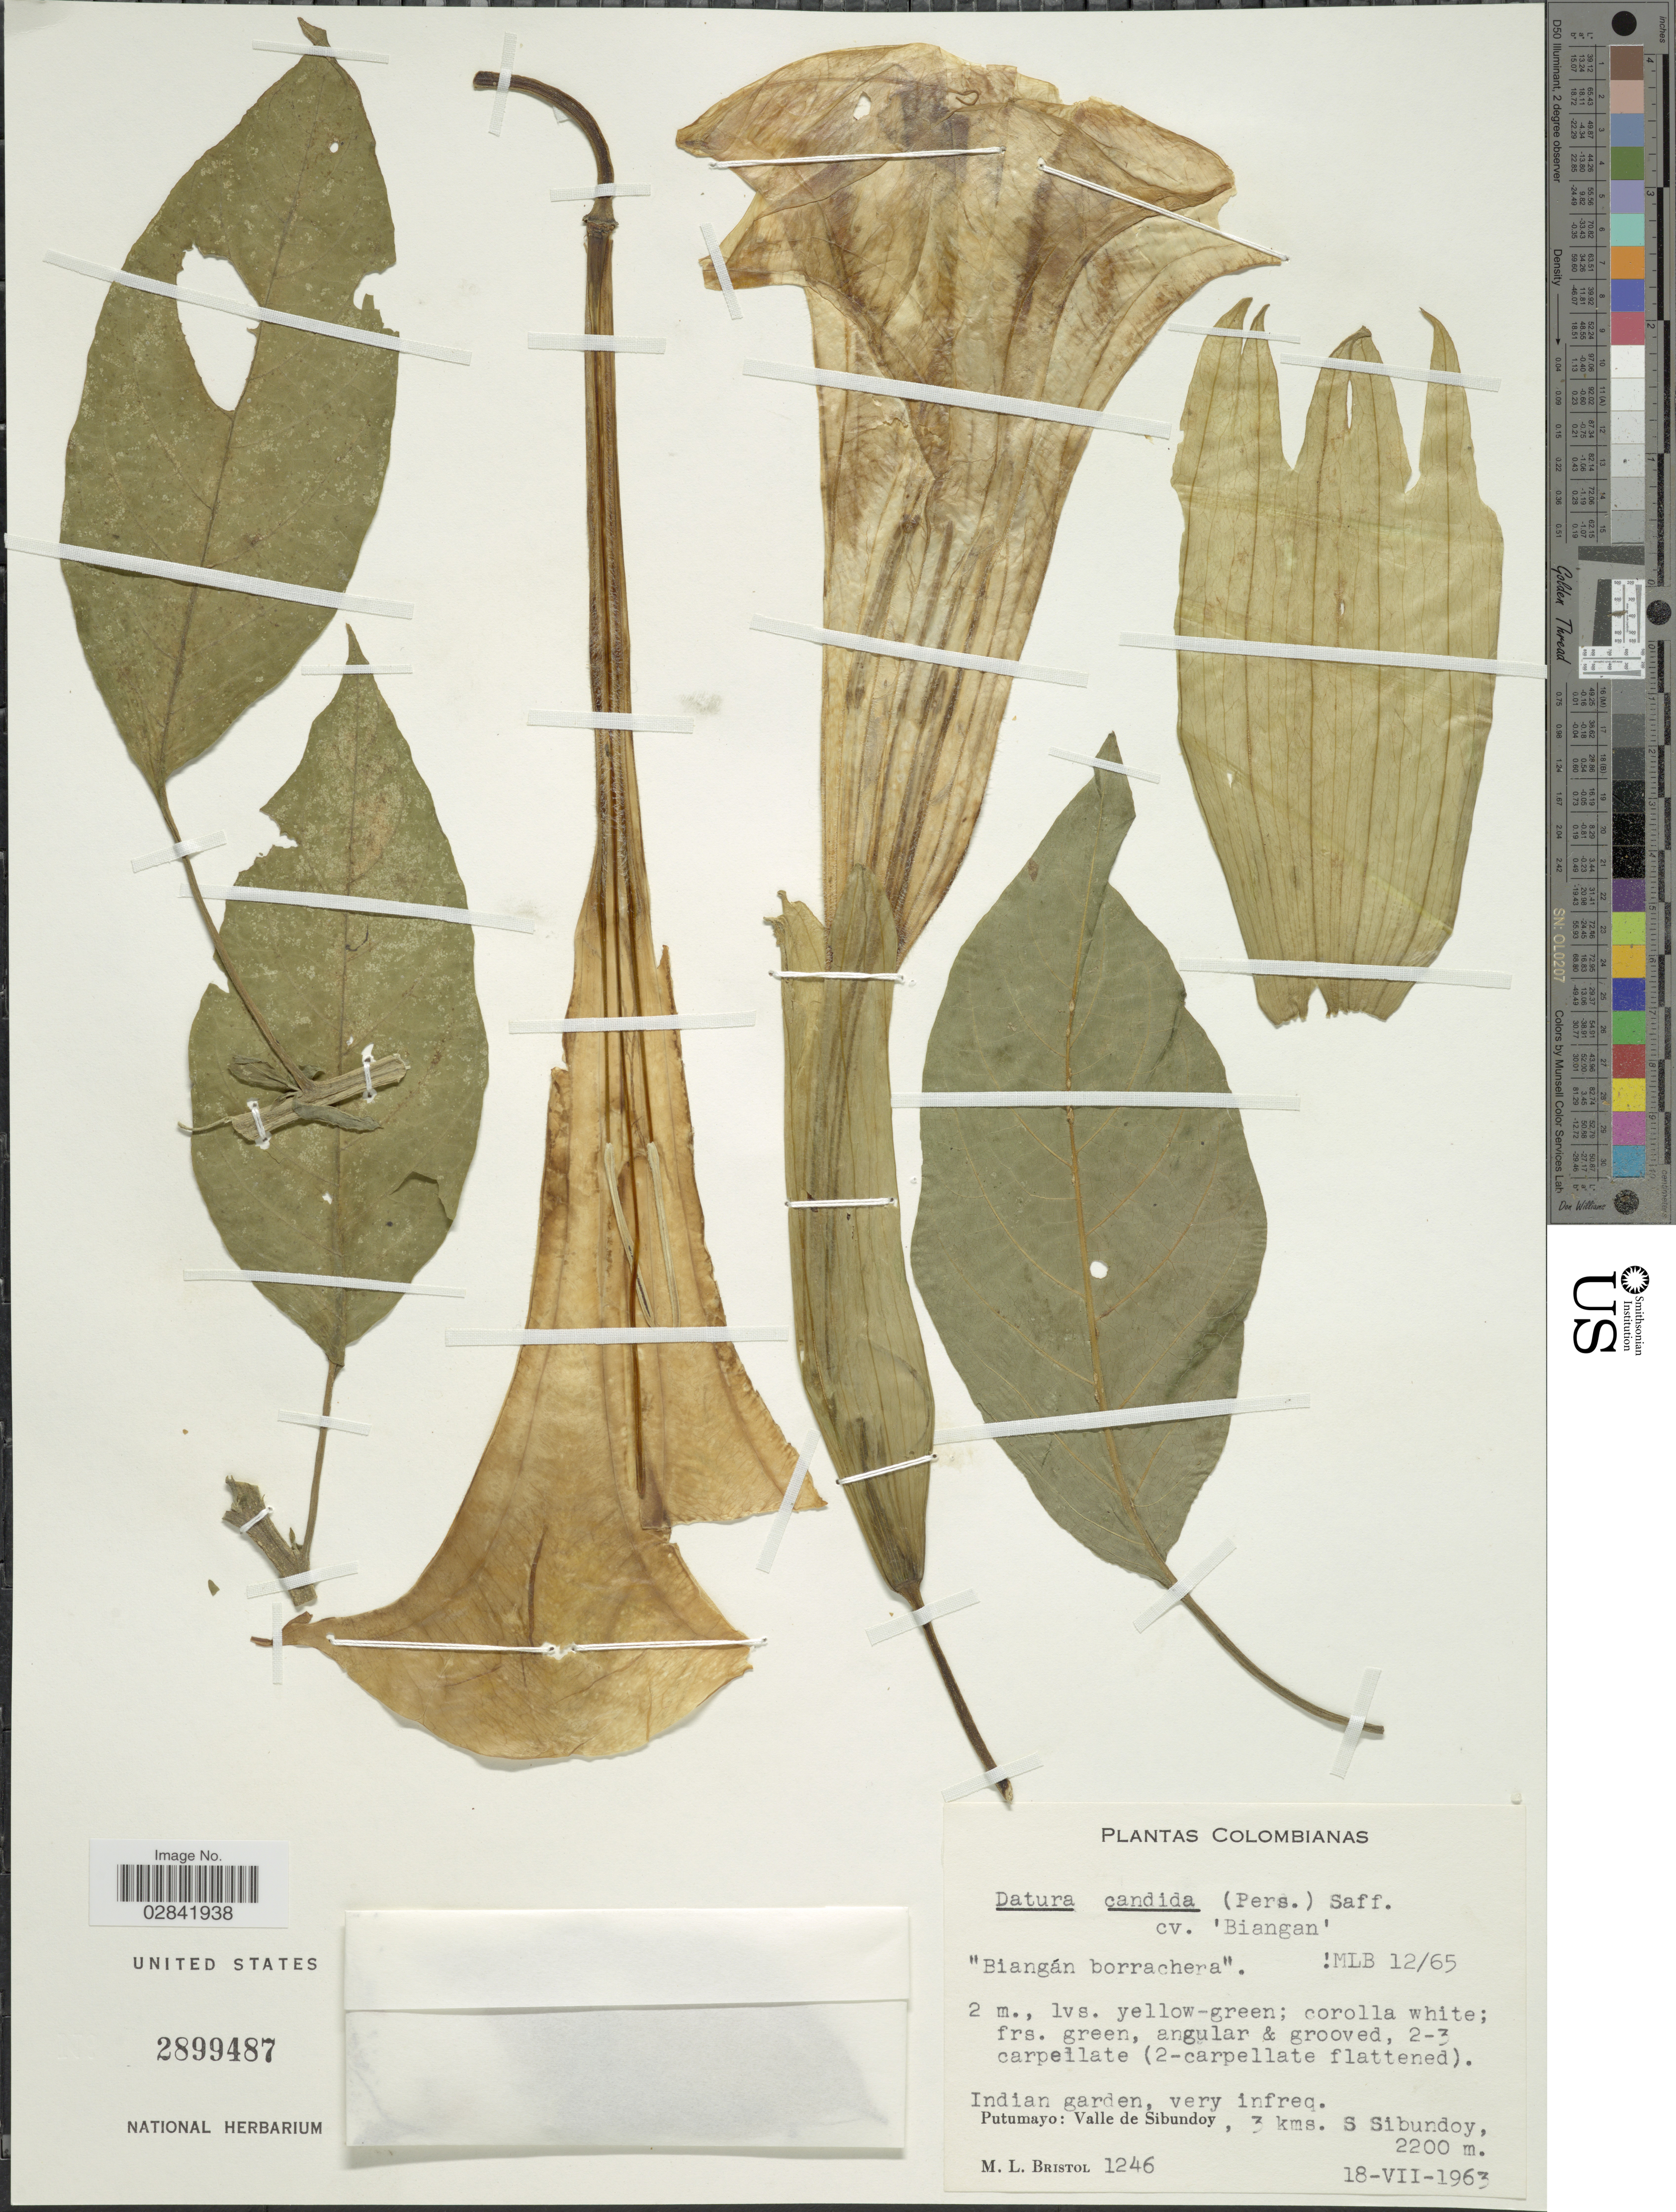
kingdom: Plantae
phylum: Tracheophyta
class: Magnoliopsida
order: Solanales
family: Solanaceae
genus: Brugmansia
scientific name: Brugmansia x candida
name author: Pers.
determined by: (US) Smithsonian Institution - National Museum of Natural History - Department of Botany (UNITED STATES)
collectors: M. L. Bristol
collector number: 1246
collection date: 1963-07-18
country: Colombia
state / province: Putumayo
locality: Valle de Sibundoy, 3 kms. S Sibundoy.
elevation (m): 2200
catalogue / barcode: US 2899487